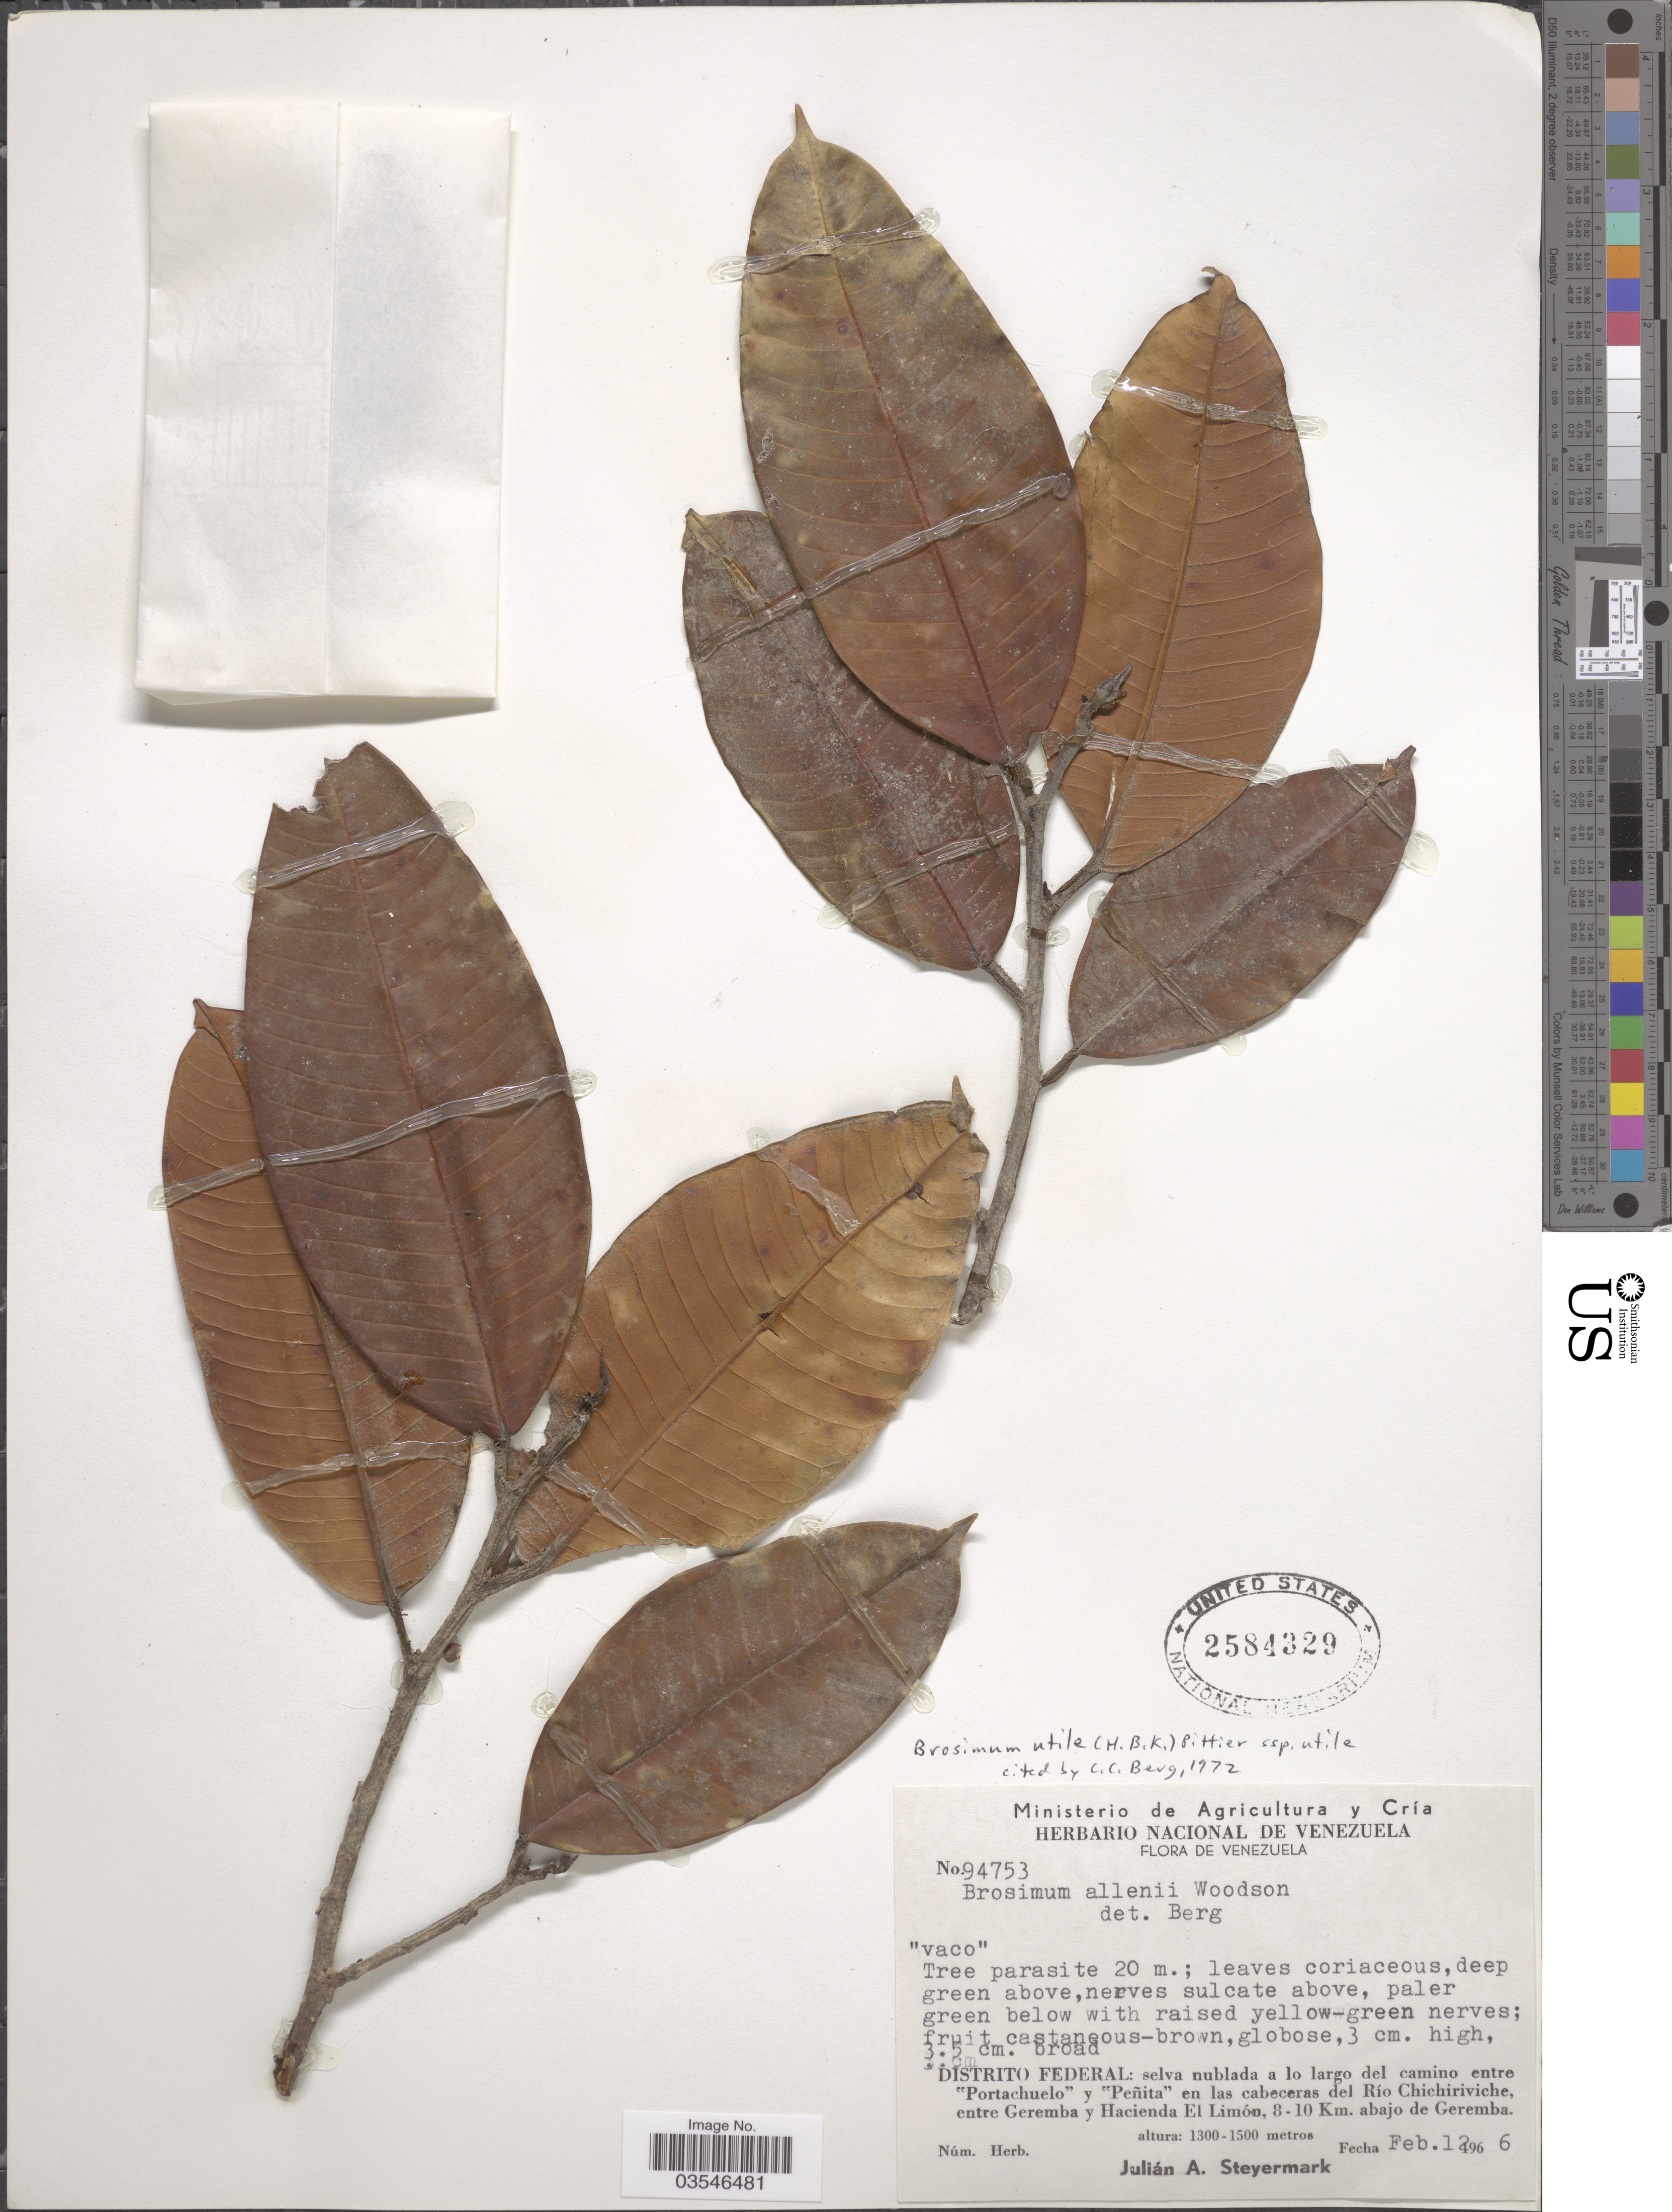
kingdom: Plantae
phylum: Tracheophyta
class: Magnoliopsida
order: Rosales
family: Moraceae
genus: Brosimum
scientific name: Brosimum utile subsp. utile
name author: (Kunth) Oken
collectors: J. Steyermark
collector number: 94753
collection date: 1966-02-12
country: Venezuela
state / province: Distrito Federal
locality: Distrito Federal: selva nublada a lo largo del camino entre "Portachuelo" y "Peñita" en las cabeceras del Río Chichiriviche, entre Gerembe y Hacienda El Limón, 8-10 Km. abajo de Geremba.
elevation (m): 1300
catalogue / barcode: US 2584329